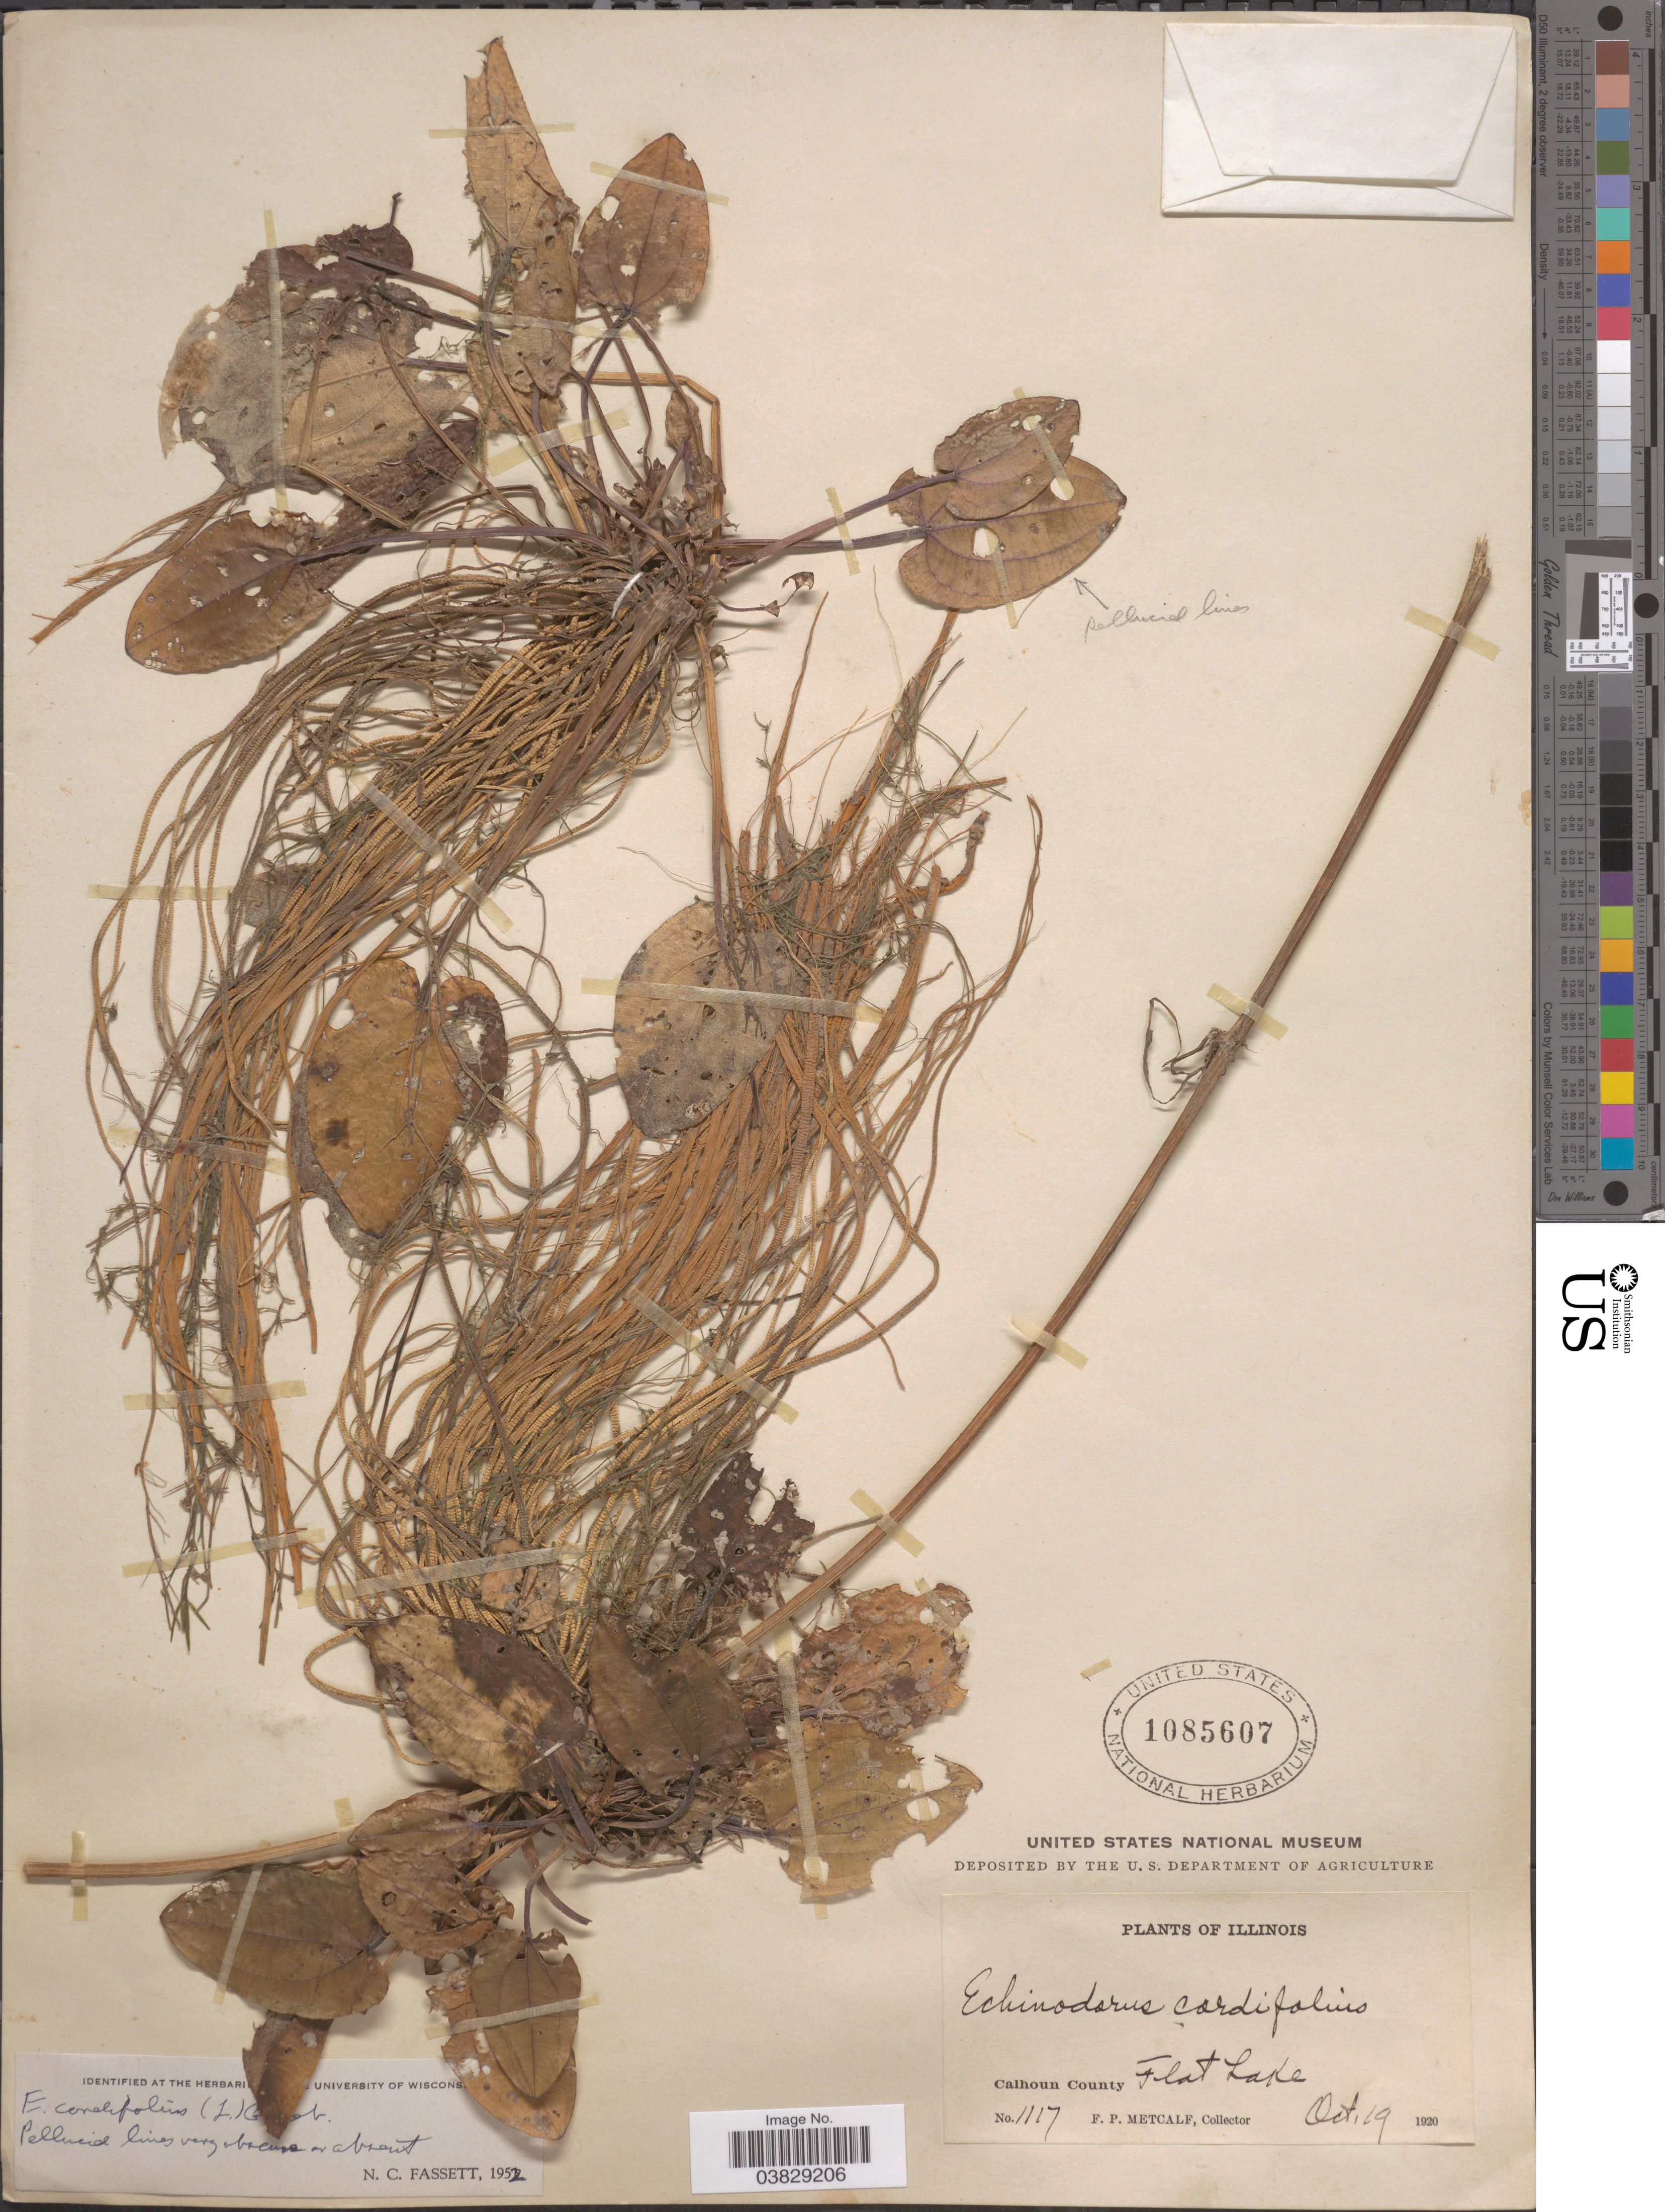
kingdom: Plantae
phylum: Tracheophyta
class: Liliopsida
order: Alismatales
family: Alismataceae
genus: Echinodorus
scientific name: Echinodorus cordifolius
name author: (L.) Griseb.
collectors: F. Metcalf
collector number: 1117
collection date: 1920-10-19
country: United States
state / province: Illinois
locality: Calhoun County. Flat Lake.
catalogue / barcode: US 1085607